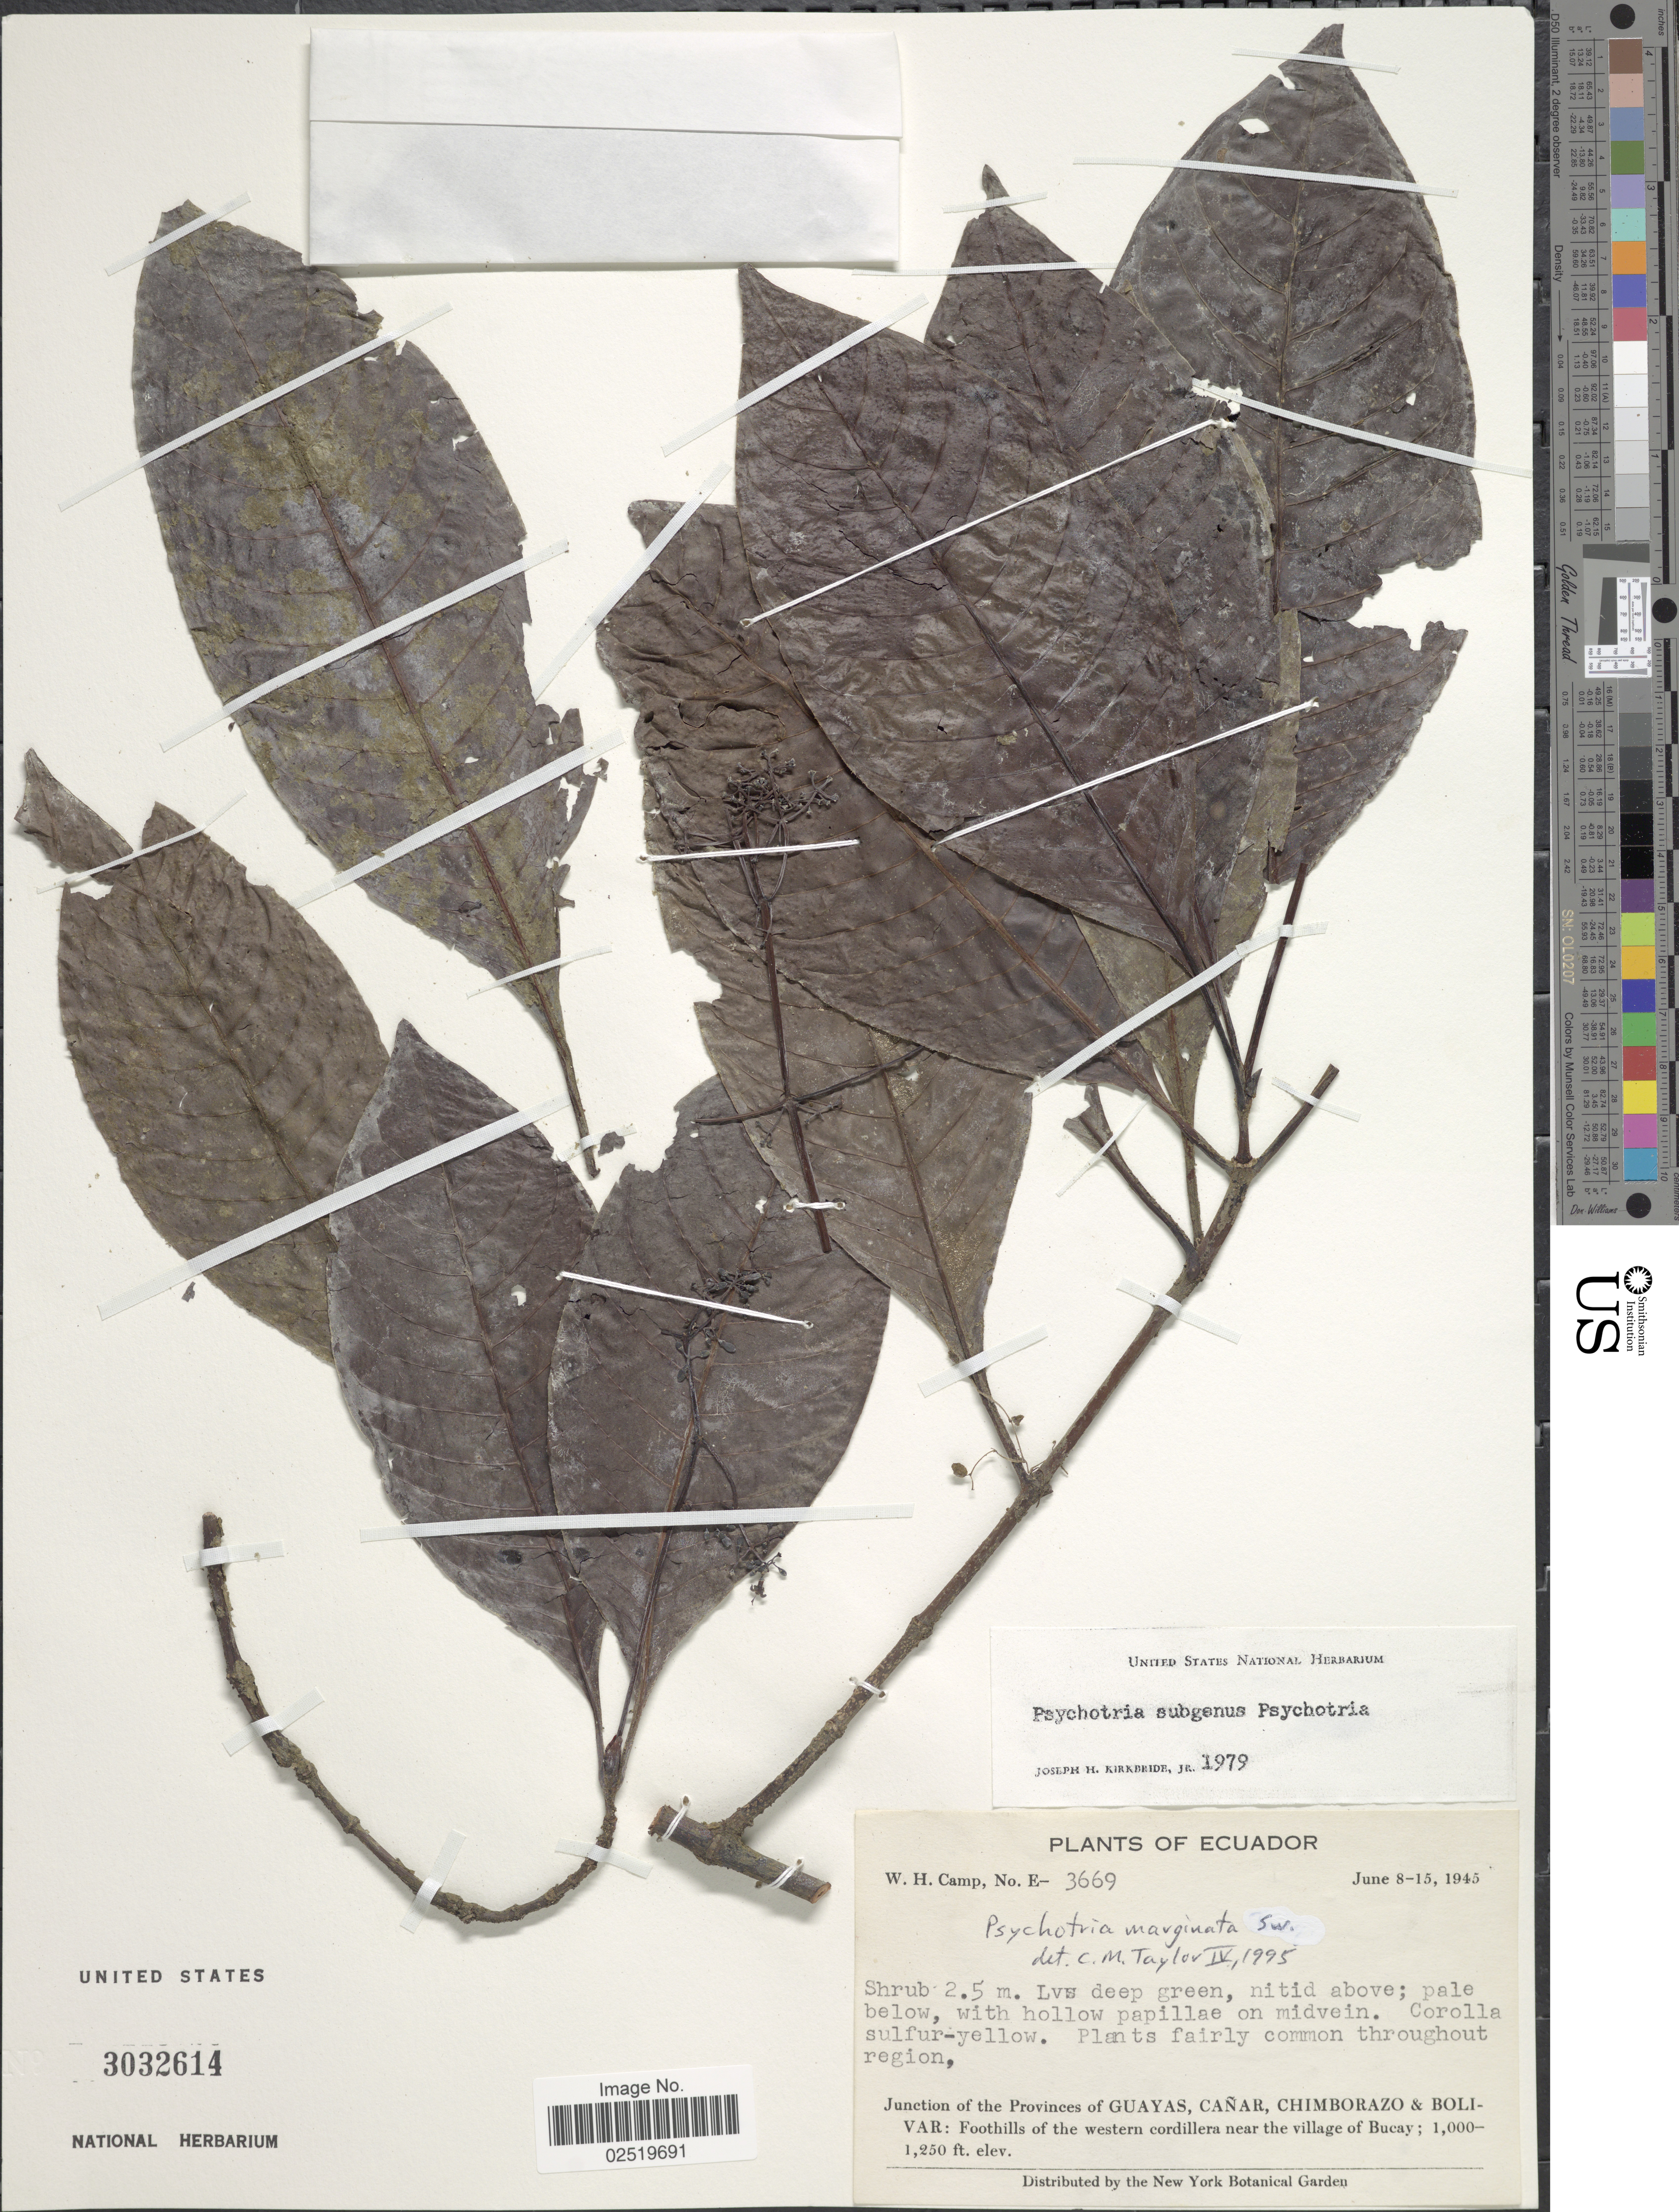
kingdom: Plantae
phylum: Tracheophyta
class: Magnoliopsida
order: Gentianales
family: Rubiaceae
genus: Psychotria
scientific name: Psychotria marginata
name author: Sw.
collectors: W. H. Camp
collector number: E-3669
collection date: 1945-06-08/1945-06-15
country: Ecuador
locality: Junction of the Provinces of Guayas, Canar, Chimborazo & Bolivar: Foothills of the western cordillera near the village of Bucay.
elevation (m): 305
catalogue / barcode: US 3032614